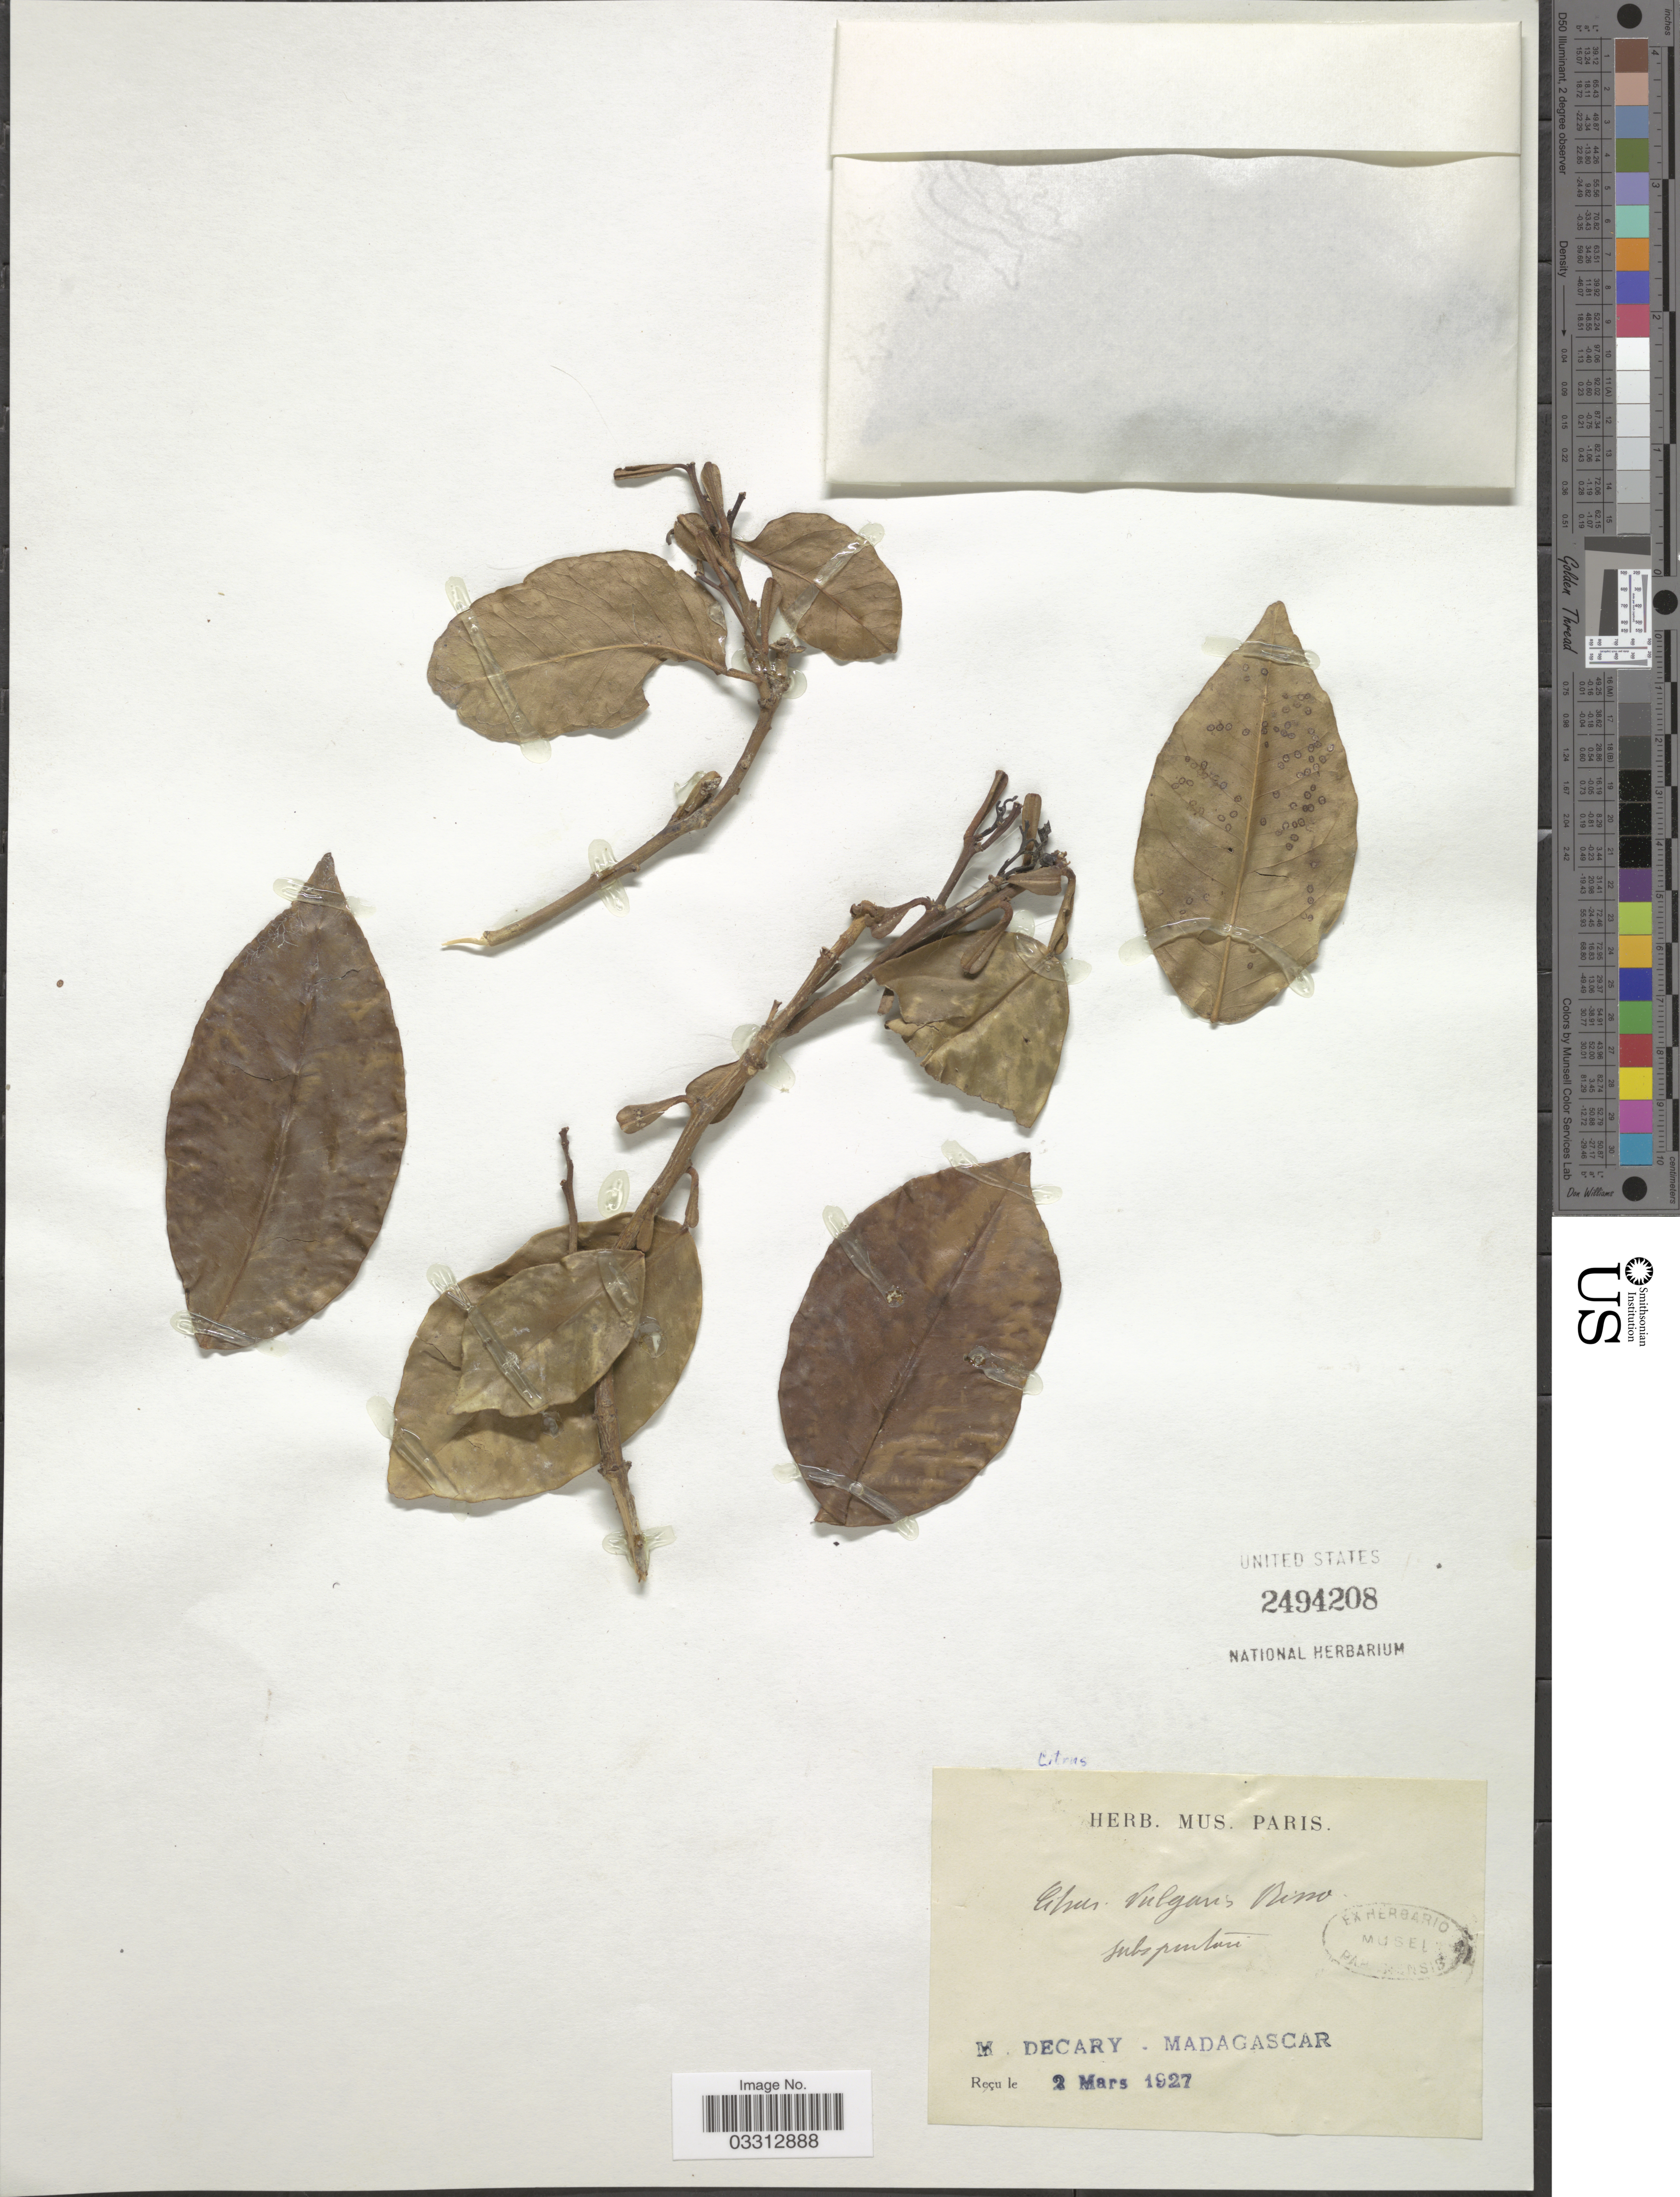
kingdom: Plantae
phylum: Tracheophyta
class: Magnoliopsida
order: Sapindales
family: Rutaceae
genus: Citrus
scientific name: Citrus vulgaris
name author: Risso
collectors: R. Decary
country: Madagascar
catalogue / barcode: US 2494208